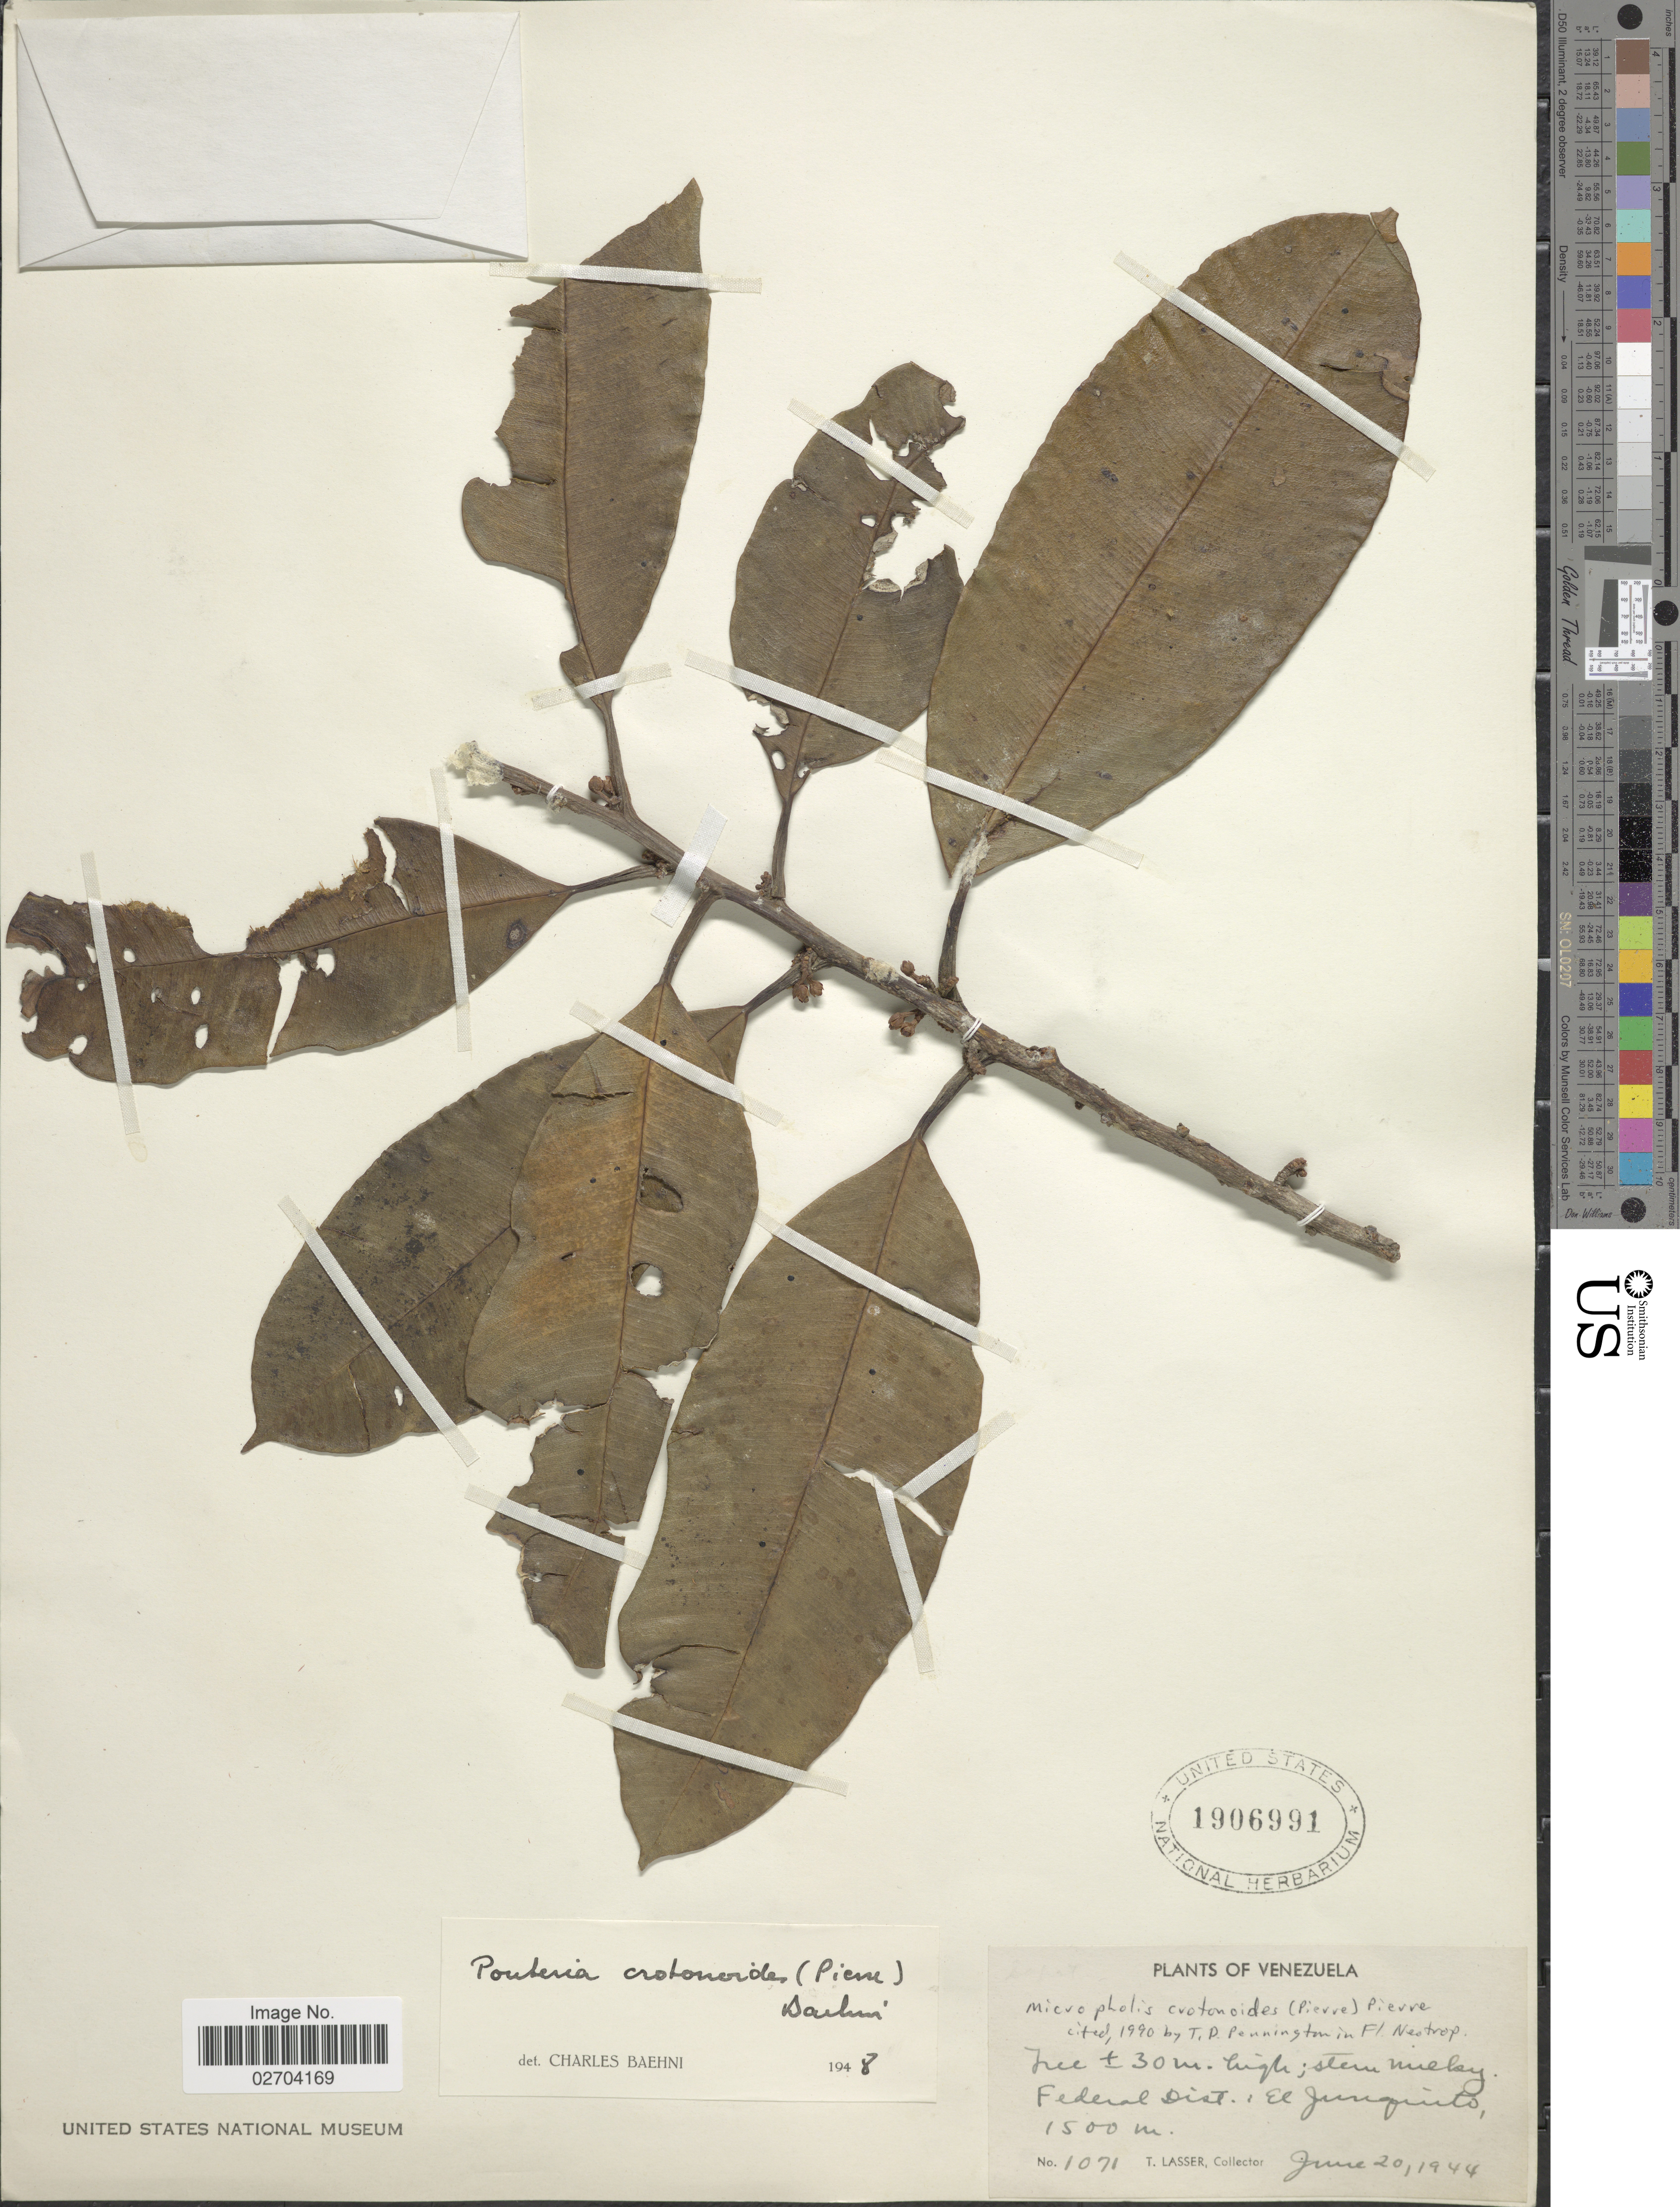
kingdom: Plantae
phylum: Tracheophyta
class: Magnoliopsida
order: Ericales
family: Sapotaceae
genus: Micropholis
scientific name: Micropholis crotonoides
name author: (Pierre) Pierre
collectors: T. Lasser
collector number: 1071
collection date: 1944-06-20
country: Venezuela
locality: Federal Dist: El Junquito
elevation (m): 1500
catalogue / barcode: US 1906991